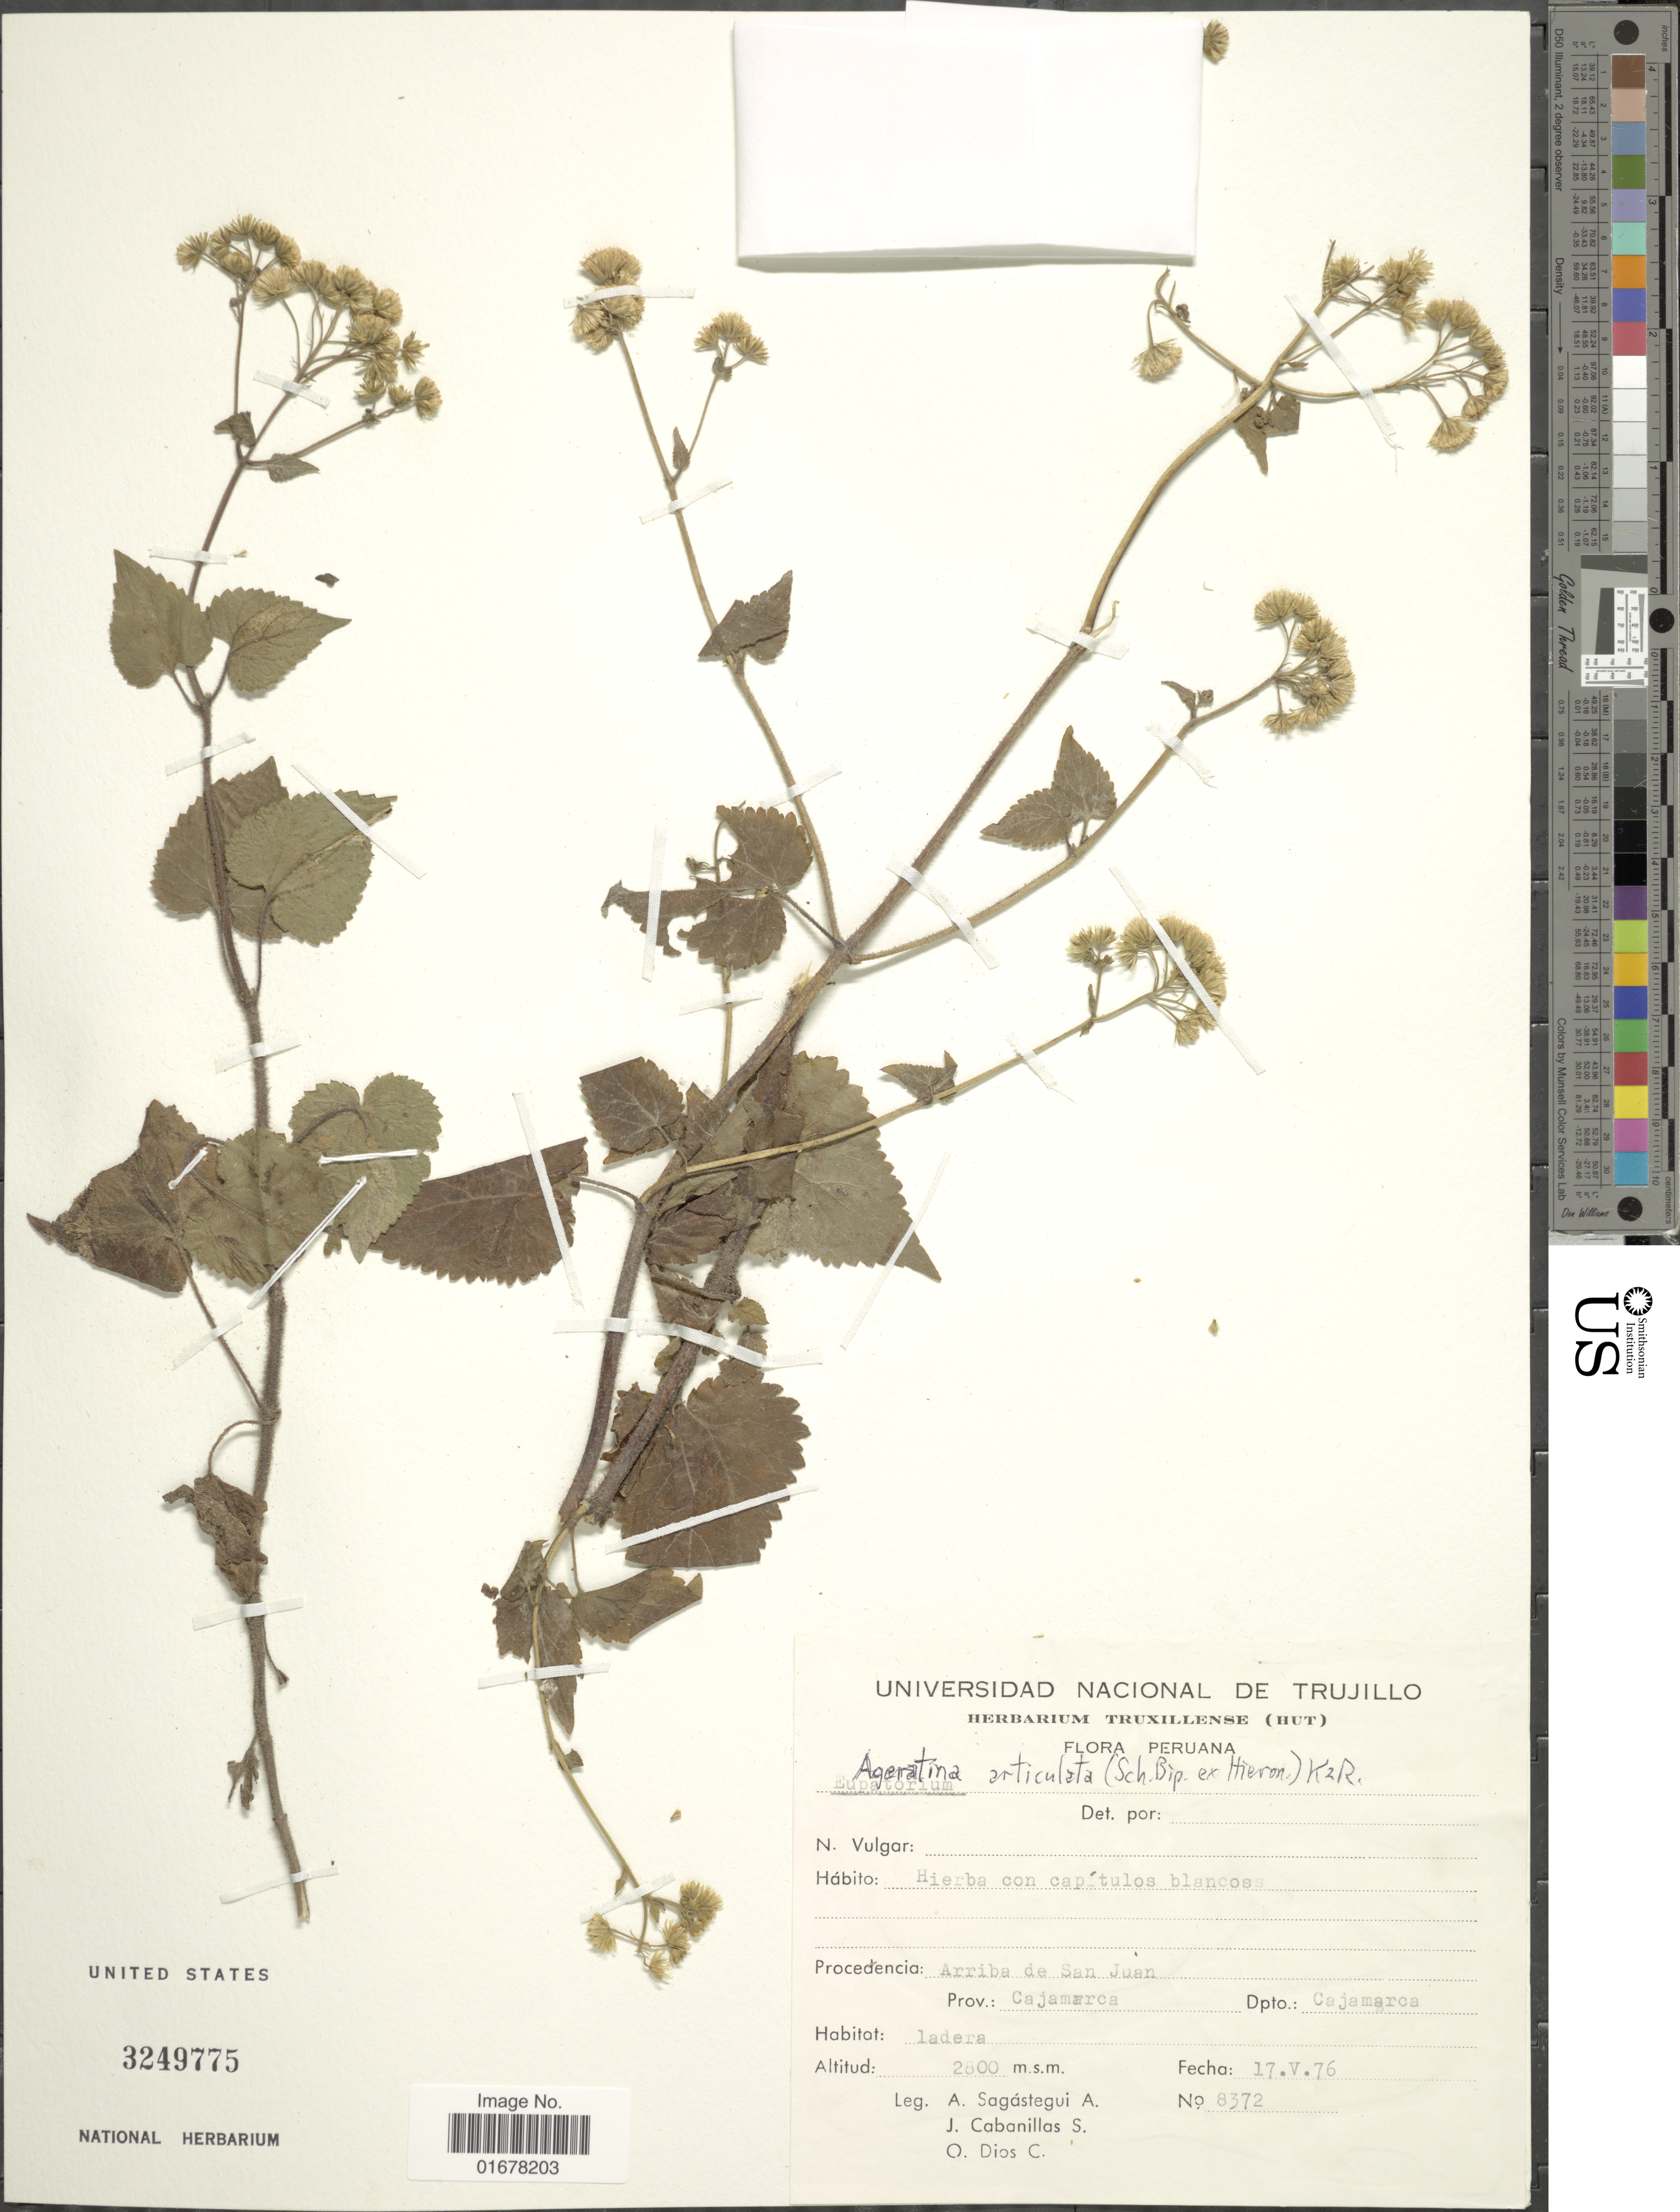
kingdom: Plantae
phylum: Tracheophyta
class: Magnoliopsida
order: Asterales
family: Asteraceae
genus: Ageratina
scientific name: Ageratina articulata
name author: (Sch. Bip. ex Hieron.) R.M. King & H. Rob.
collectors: A. Sagástegui A., J. Cabanillas S. & O. Dios C.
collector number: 8372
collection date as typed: Transcribed d/m/y: 17/5/76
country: Peru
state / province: Cajamarca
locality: Procedencia: Arriba de San Juan, Prov.: Cajamarca. Dpto.: Cajamarca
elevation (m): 2800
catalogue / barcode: US 3249775